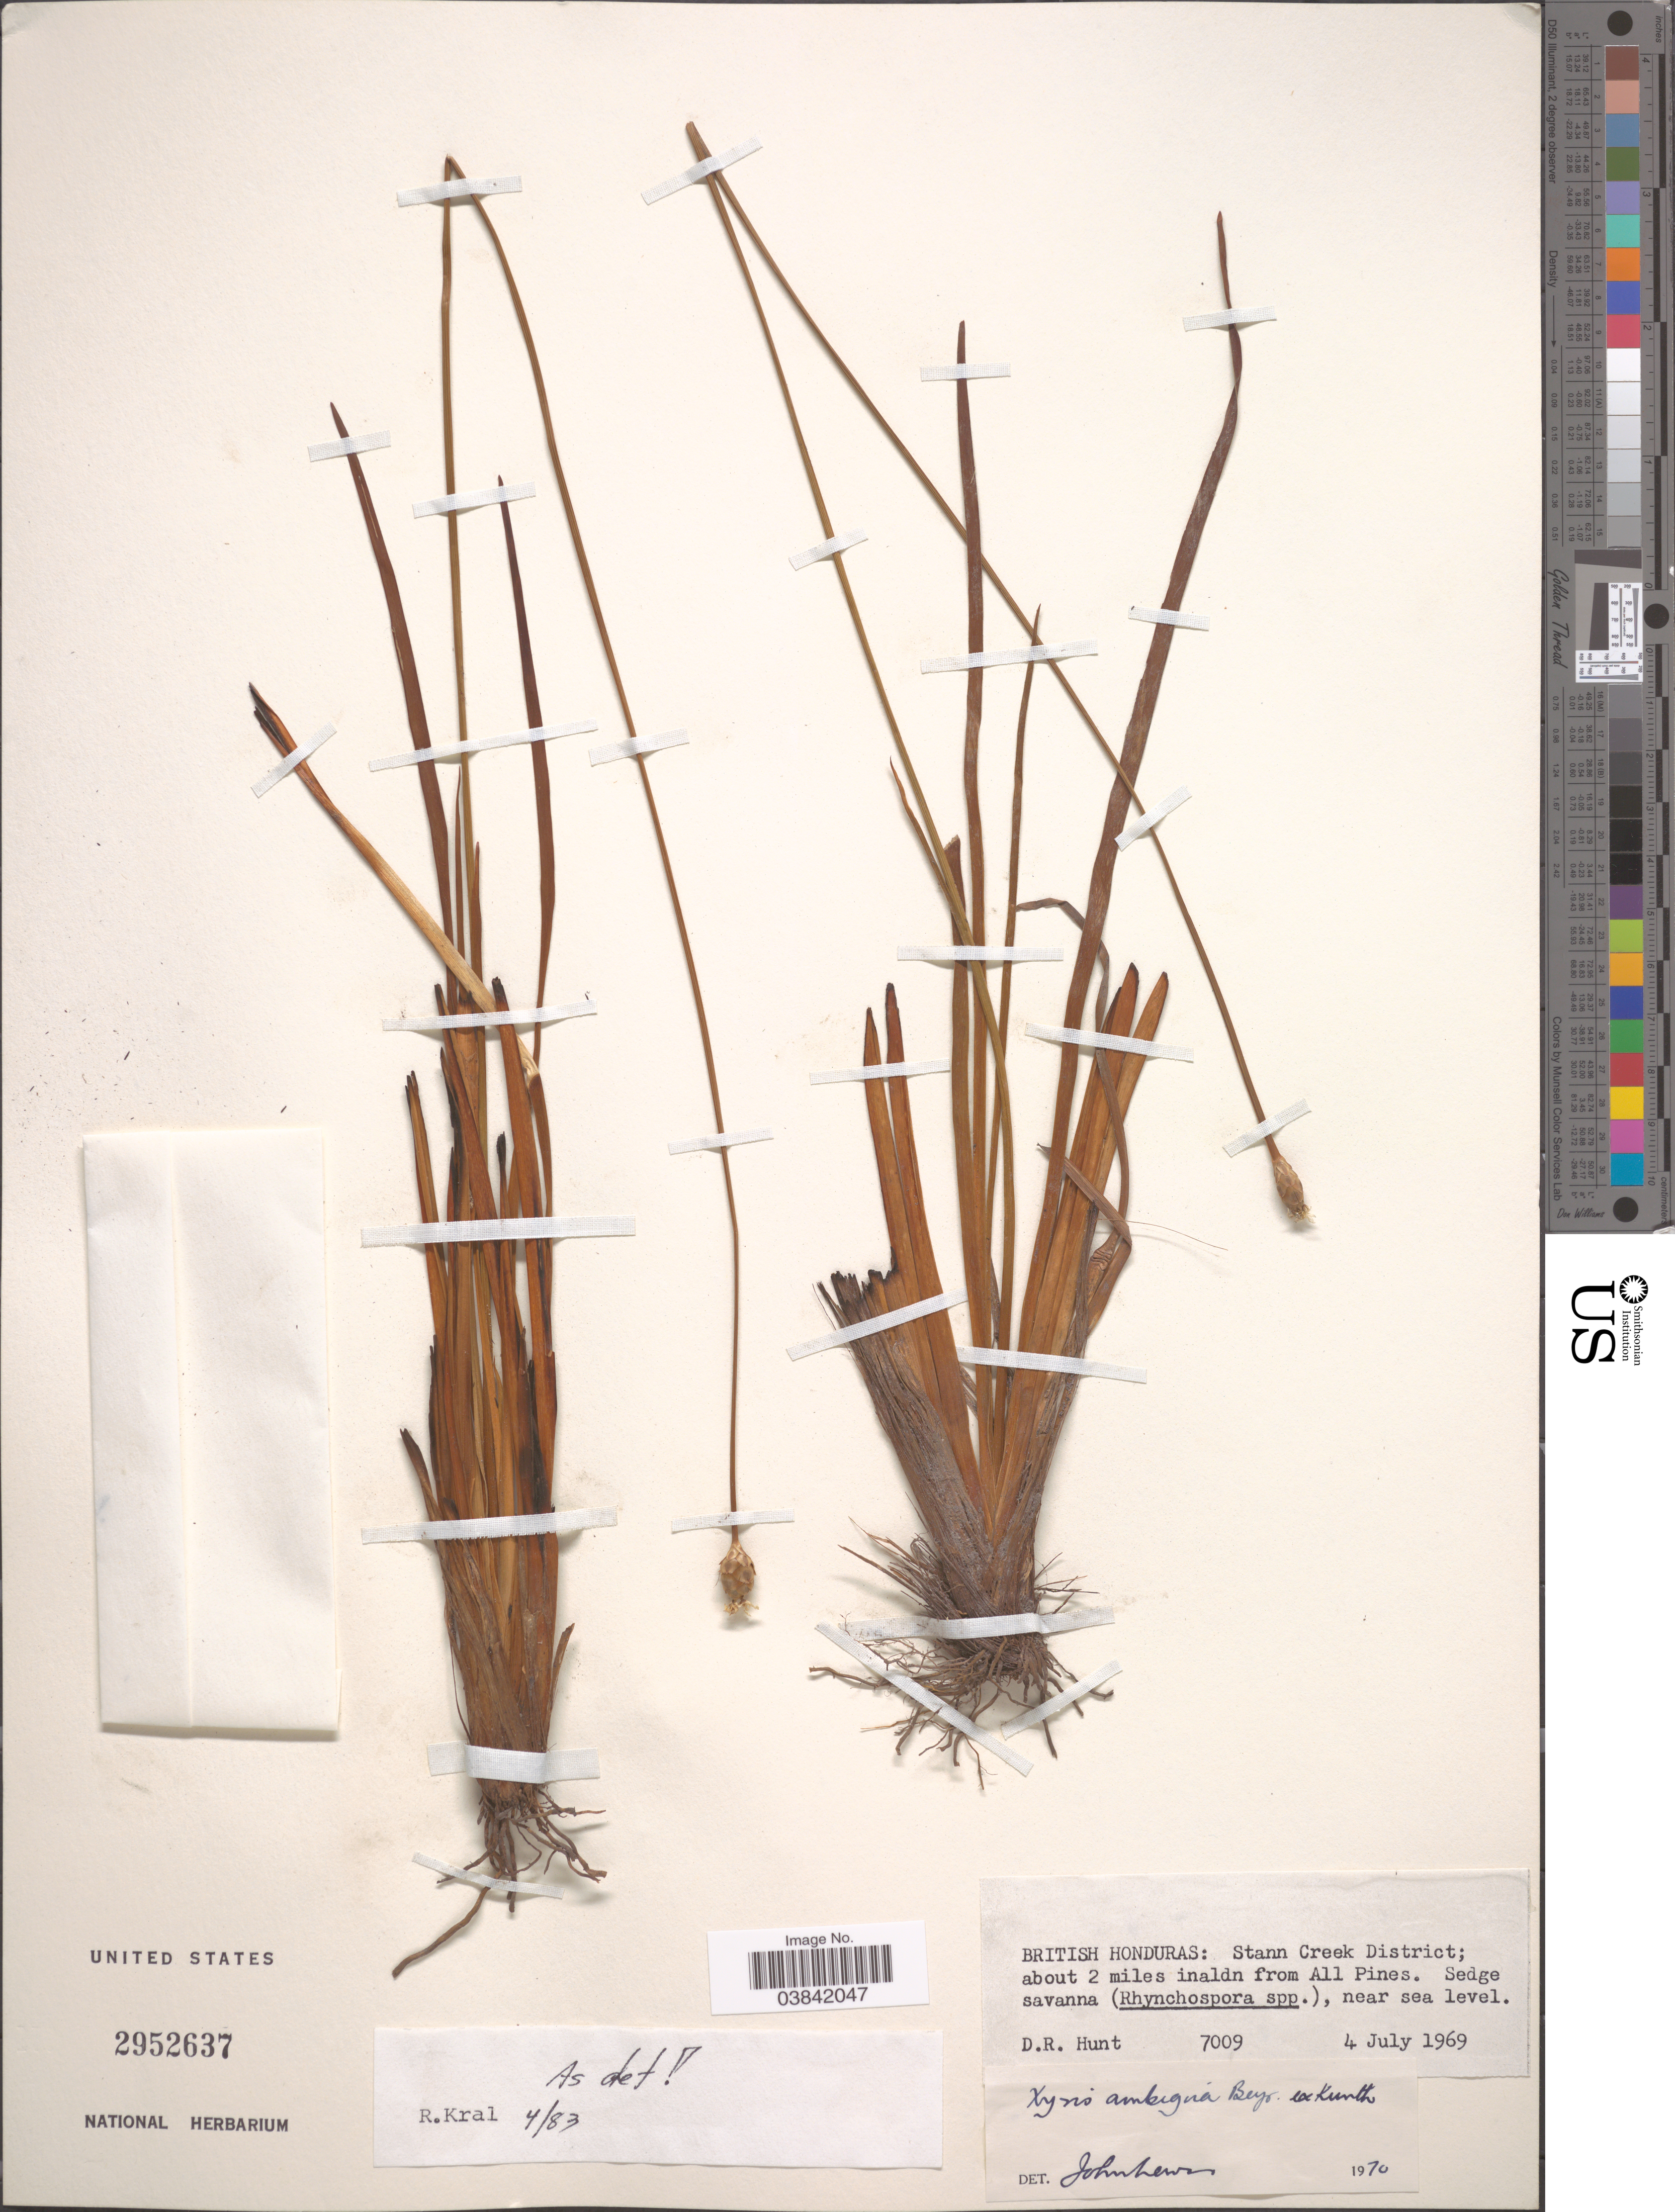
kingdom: Plantae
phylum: Tracheophyta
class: Liliopsida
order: Poales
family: Xyridaceae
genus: Xyris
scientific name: Xyris ambigua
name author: Beyr. ex Kunth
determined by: Naczi, R. F. C.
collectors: D. Hunt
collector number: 7009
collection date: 1969-07-04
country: Belize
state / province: Stann Creek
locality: British Honduras: Stann Creek District; about 2 miles inaldn from All Pines.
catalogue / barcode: US 2952637